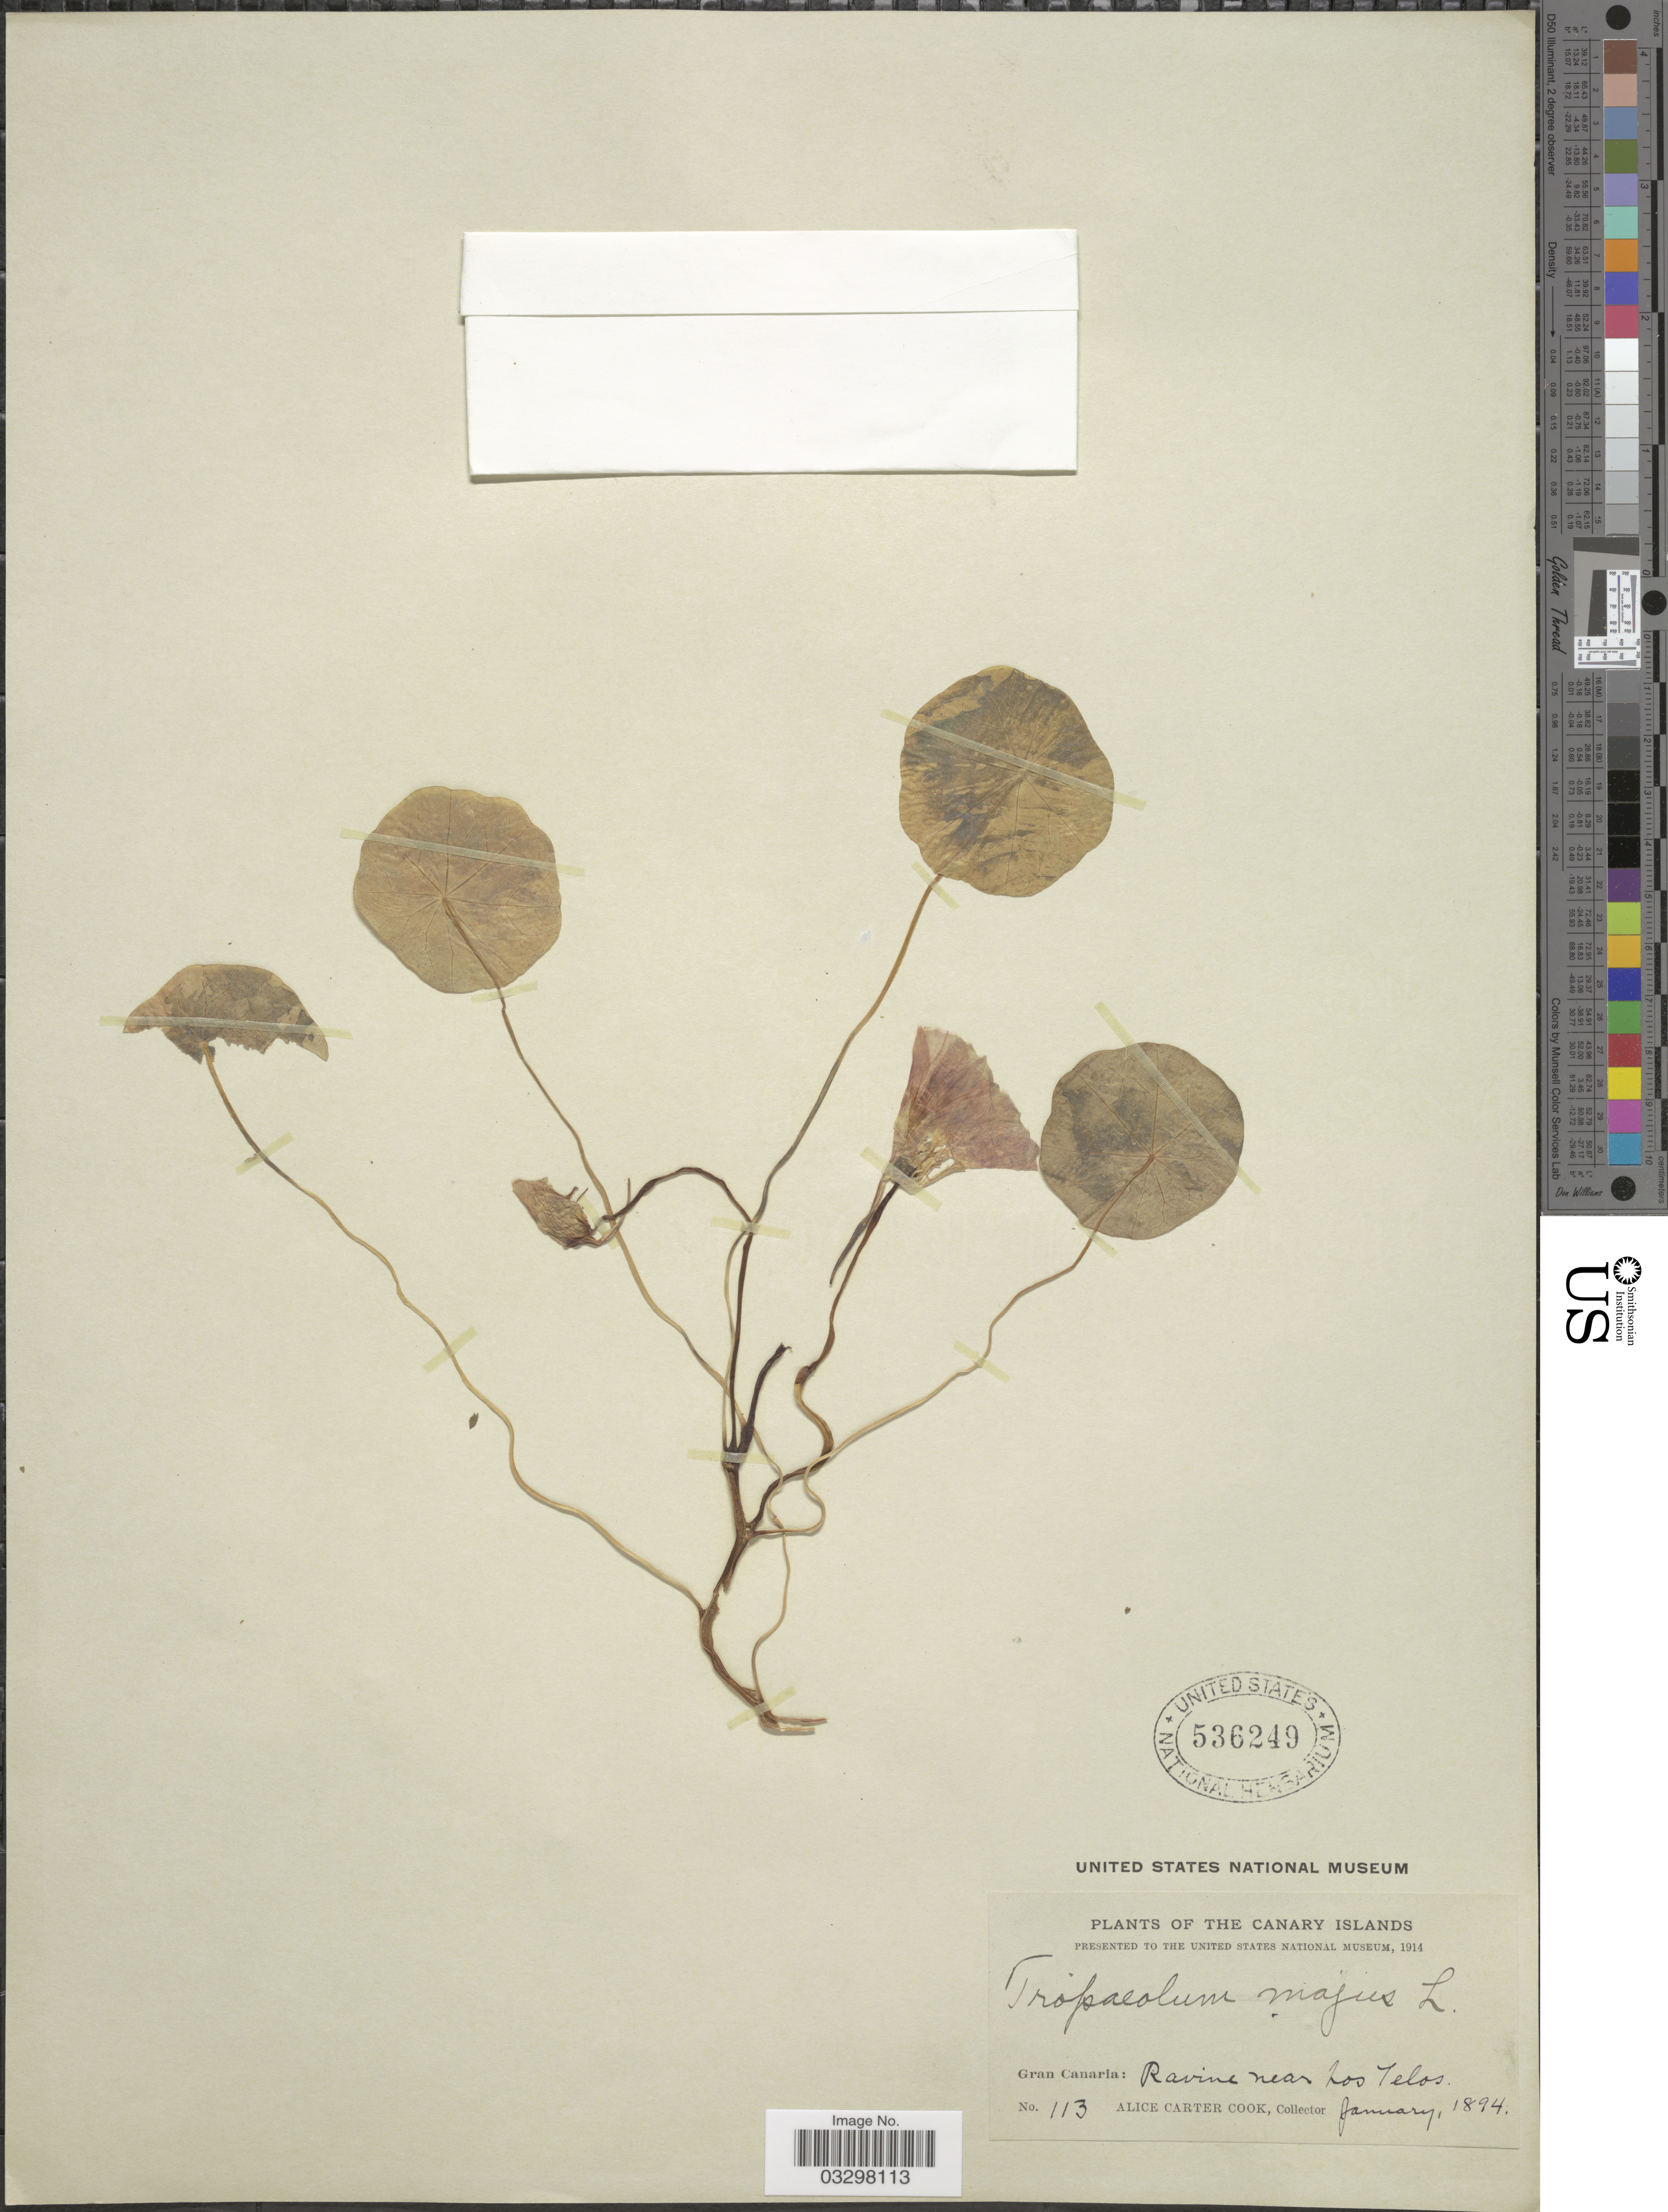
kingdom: Plantae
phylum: Tracheophyta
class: Magnoliopsida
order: Brassicales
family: Tropaeolaceae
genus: Tropaeolum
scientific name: Tropaeolum majus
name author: L.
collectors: Alice C. Cook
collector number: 113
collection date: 1894-01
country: Ecuador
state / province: Cañar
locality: The Canary Islands, Gran Canaria: Ravine near Los Telos.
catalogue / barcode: US 536249